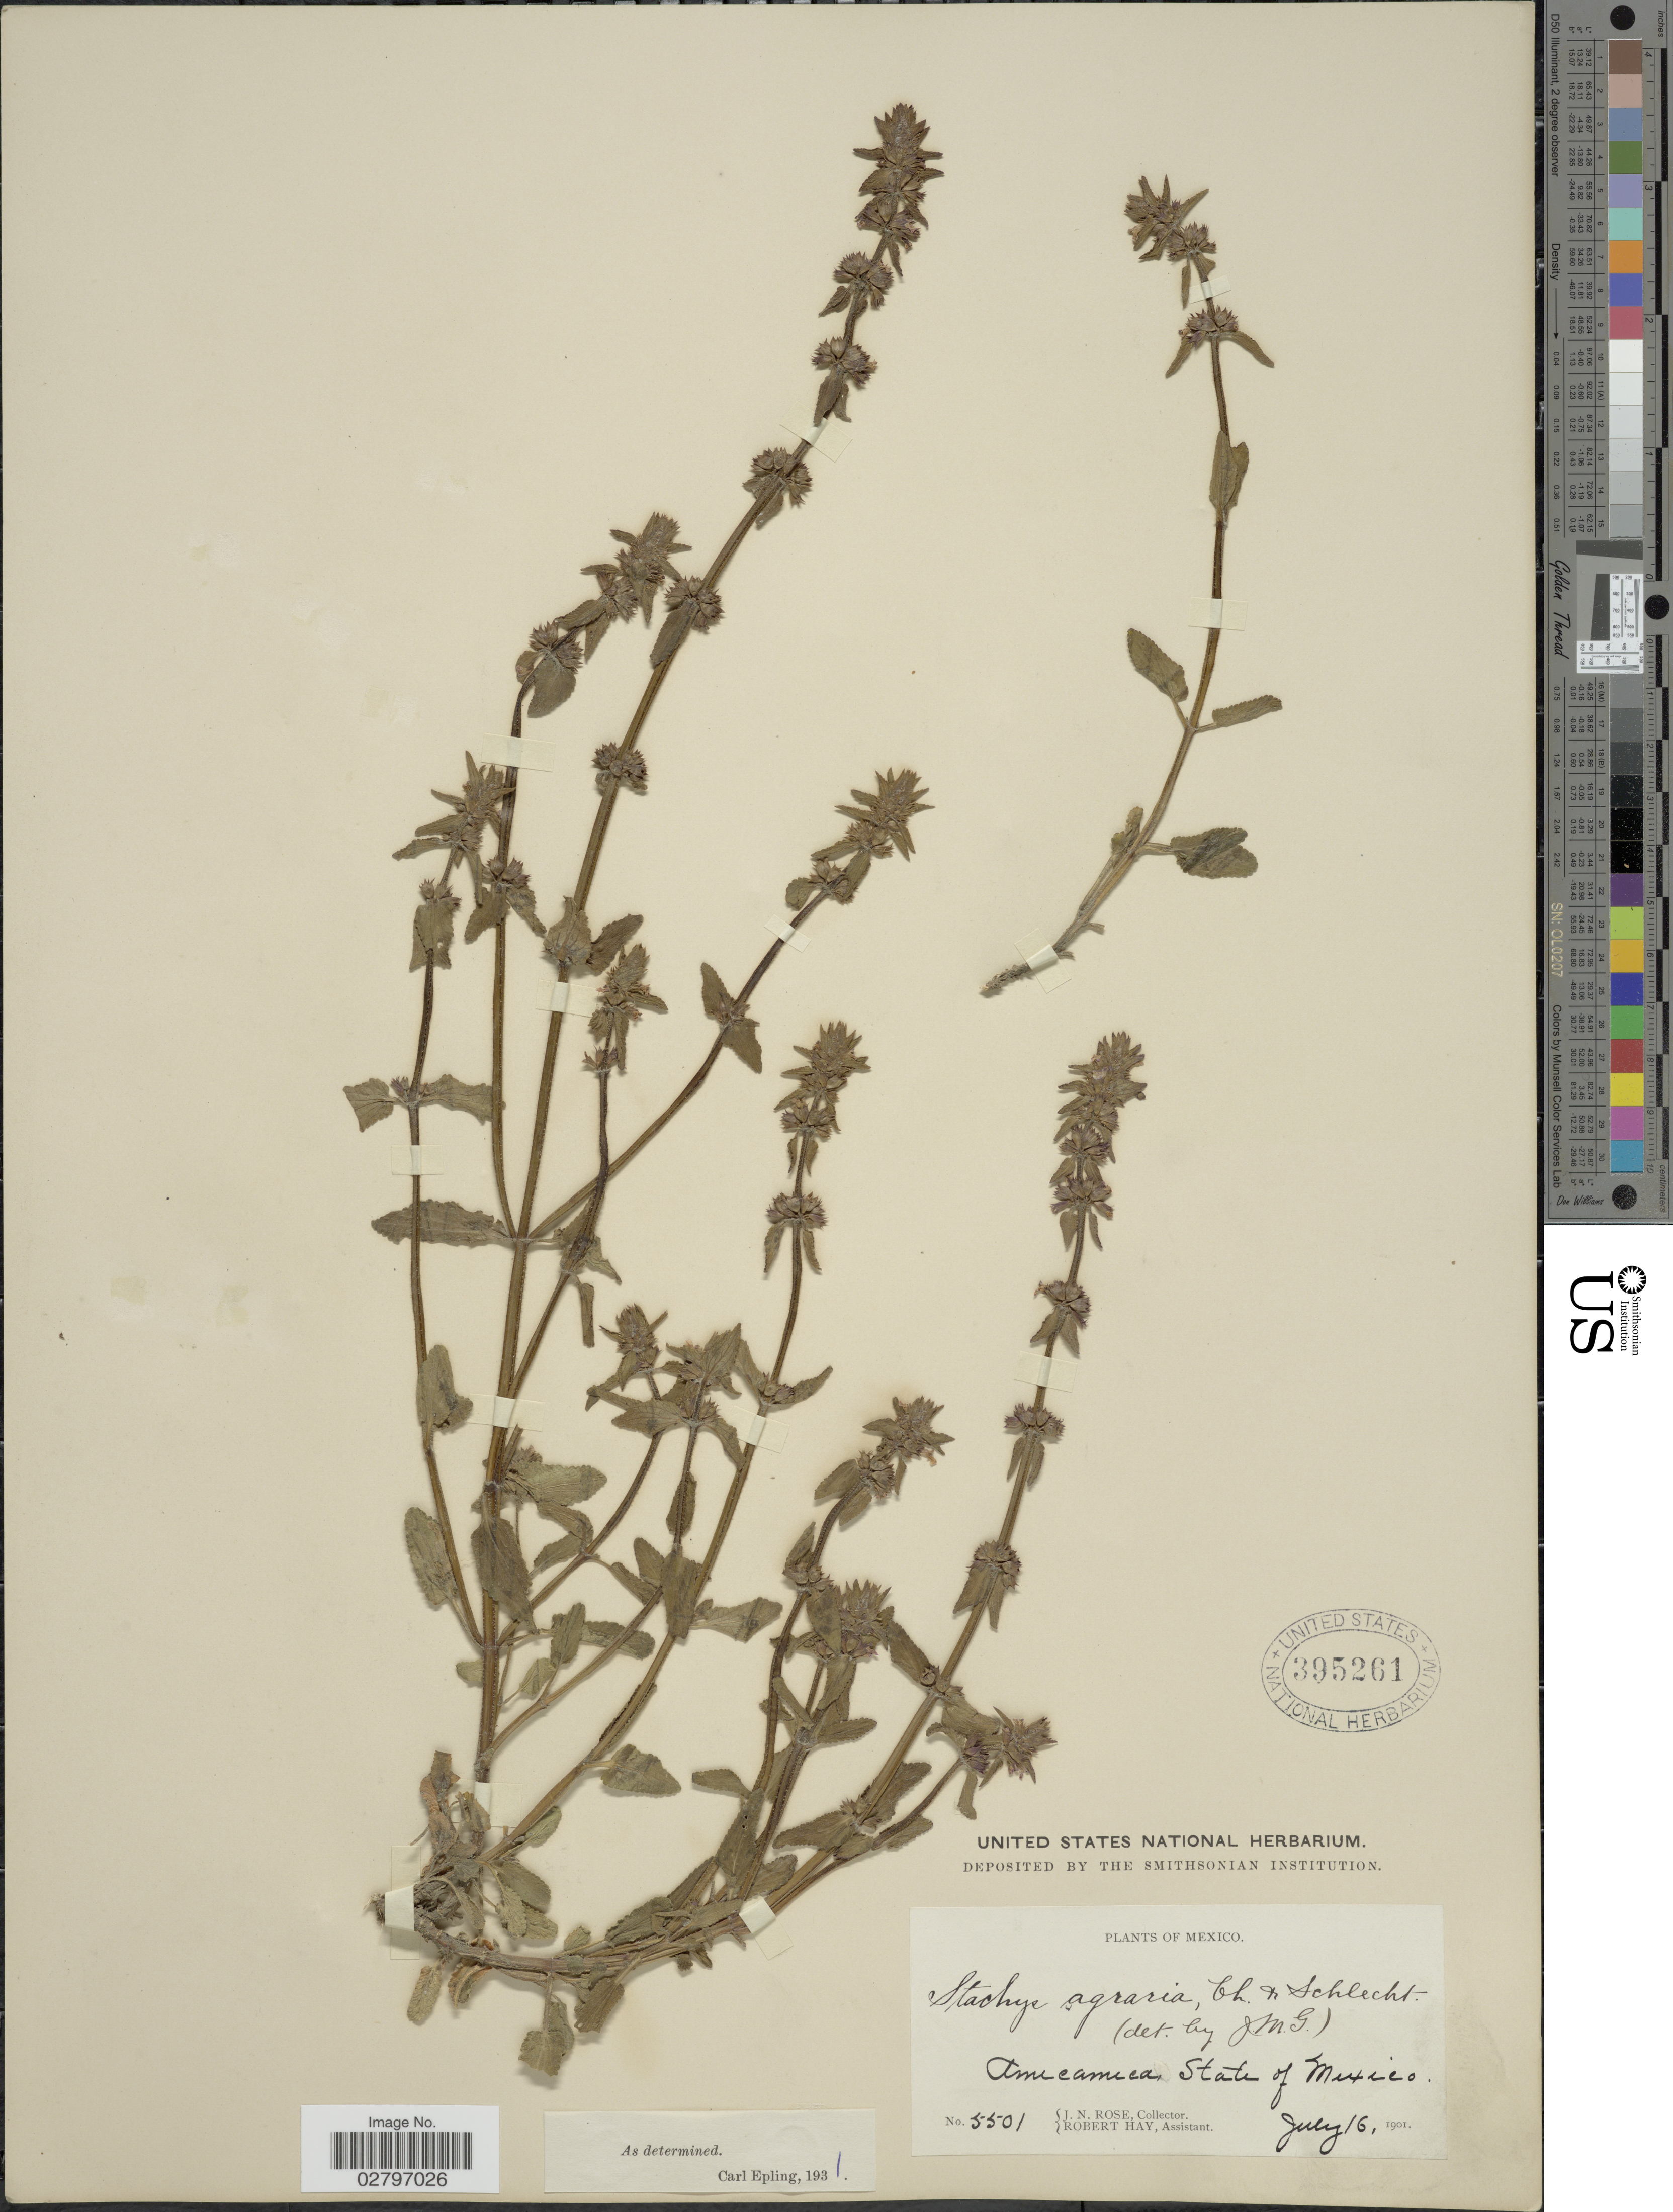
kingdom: Plantae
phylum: Tracheophyta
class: Magnoliopsida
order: Lamiales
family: Lamiaceae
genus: Stachys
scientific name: Stachys agraria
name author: Schltdl. & Cham.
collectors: J. N. Rose & R. Hay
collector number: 5501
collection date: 1901-07-16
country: Mexico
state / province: México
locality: Amecameca, State of Mexico.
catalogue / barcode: US 395261